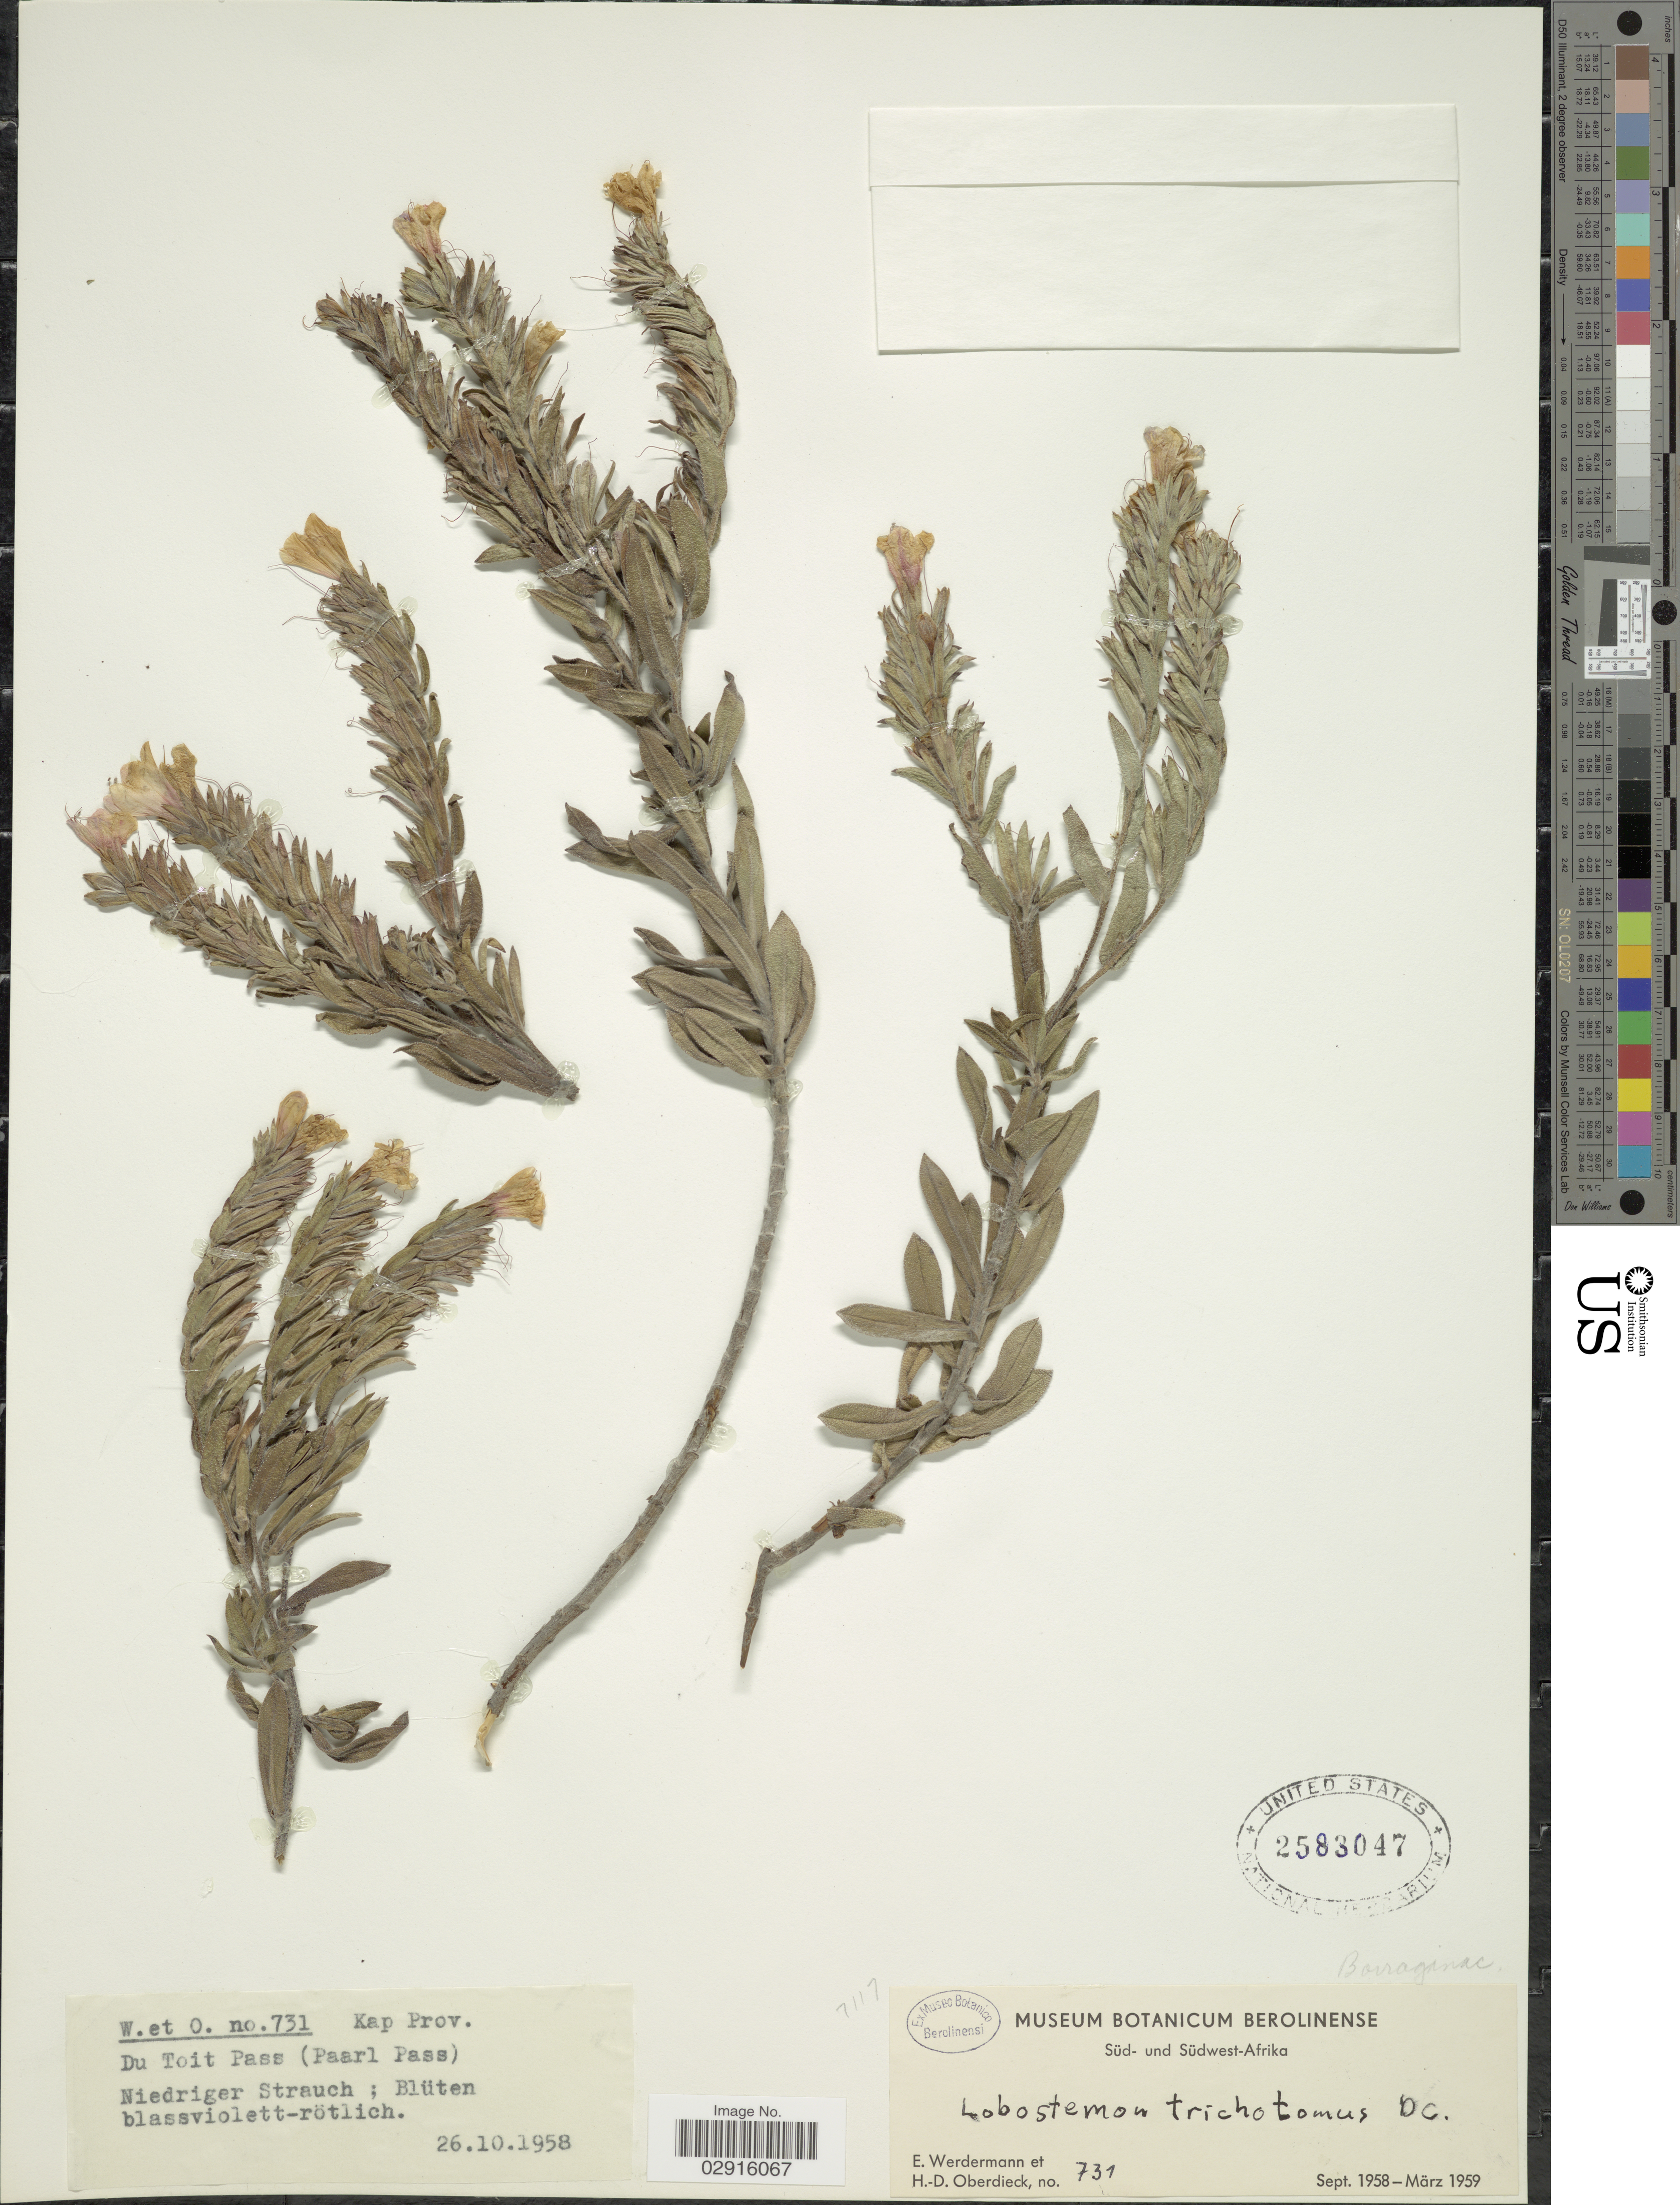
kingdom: Plantae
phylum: Tracheophyta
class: Magnoliopsida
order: Boraginales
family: Boraginaceae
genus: Lobostemon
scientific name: Lobostemon trichotomus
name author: (Thunb.) DC.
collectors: E. Werdermann & H. Oberdieck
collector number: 731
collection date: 1958-10-26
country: South Africa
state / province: Western Cape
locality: Du Toit Pass (Paarl Pass).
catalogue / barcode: US 2583047